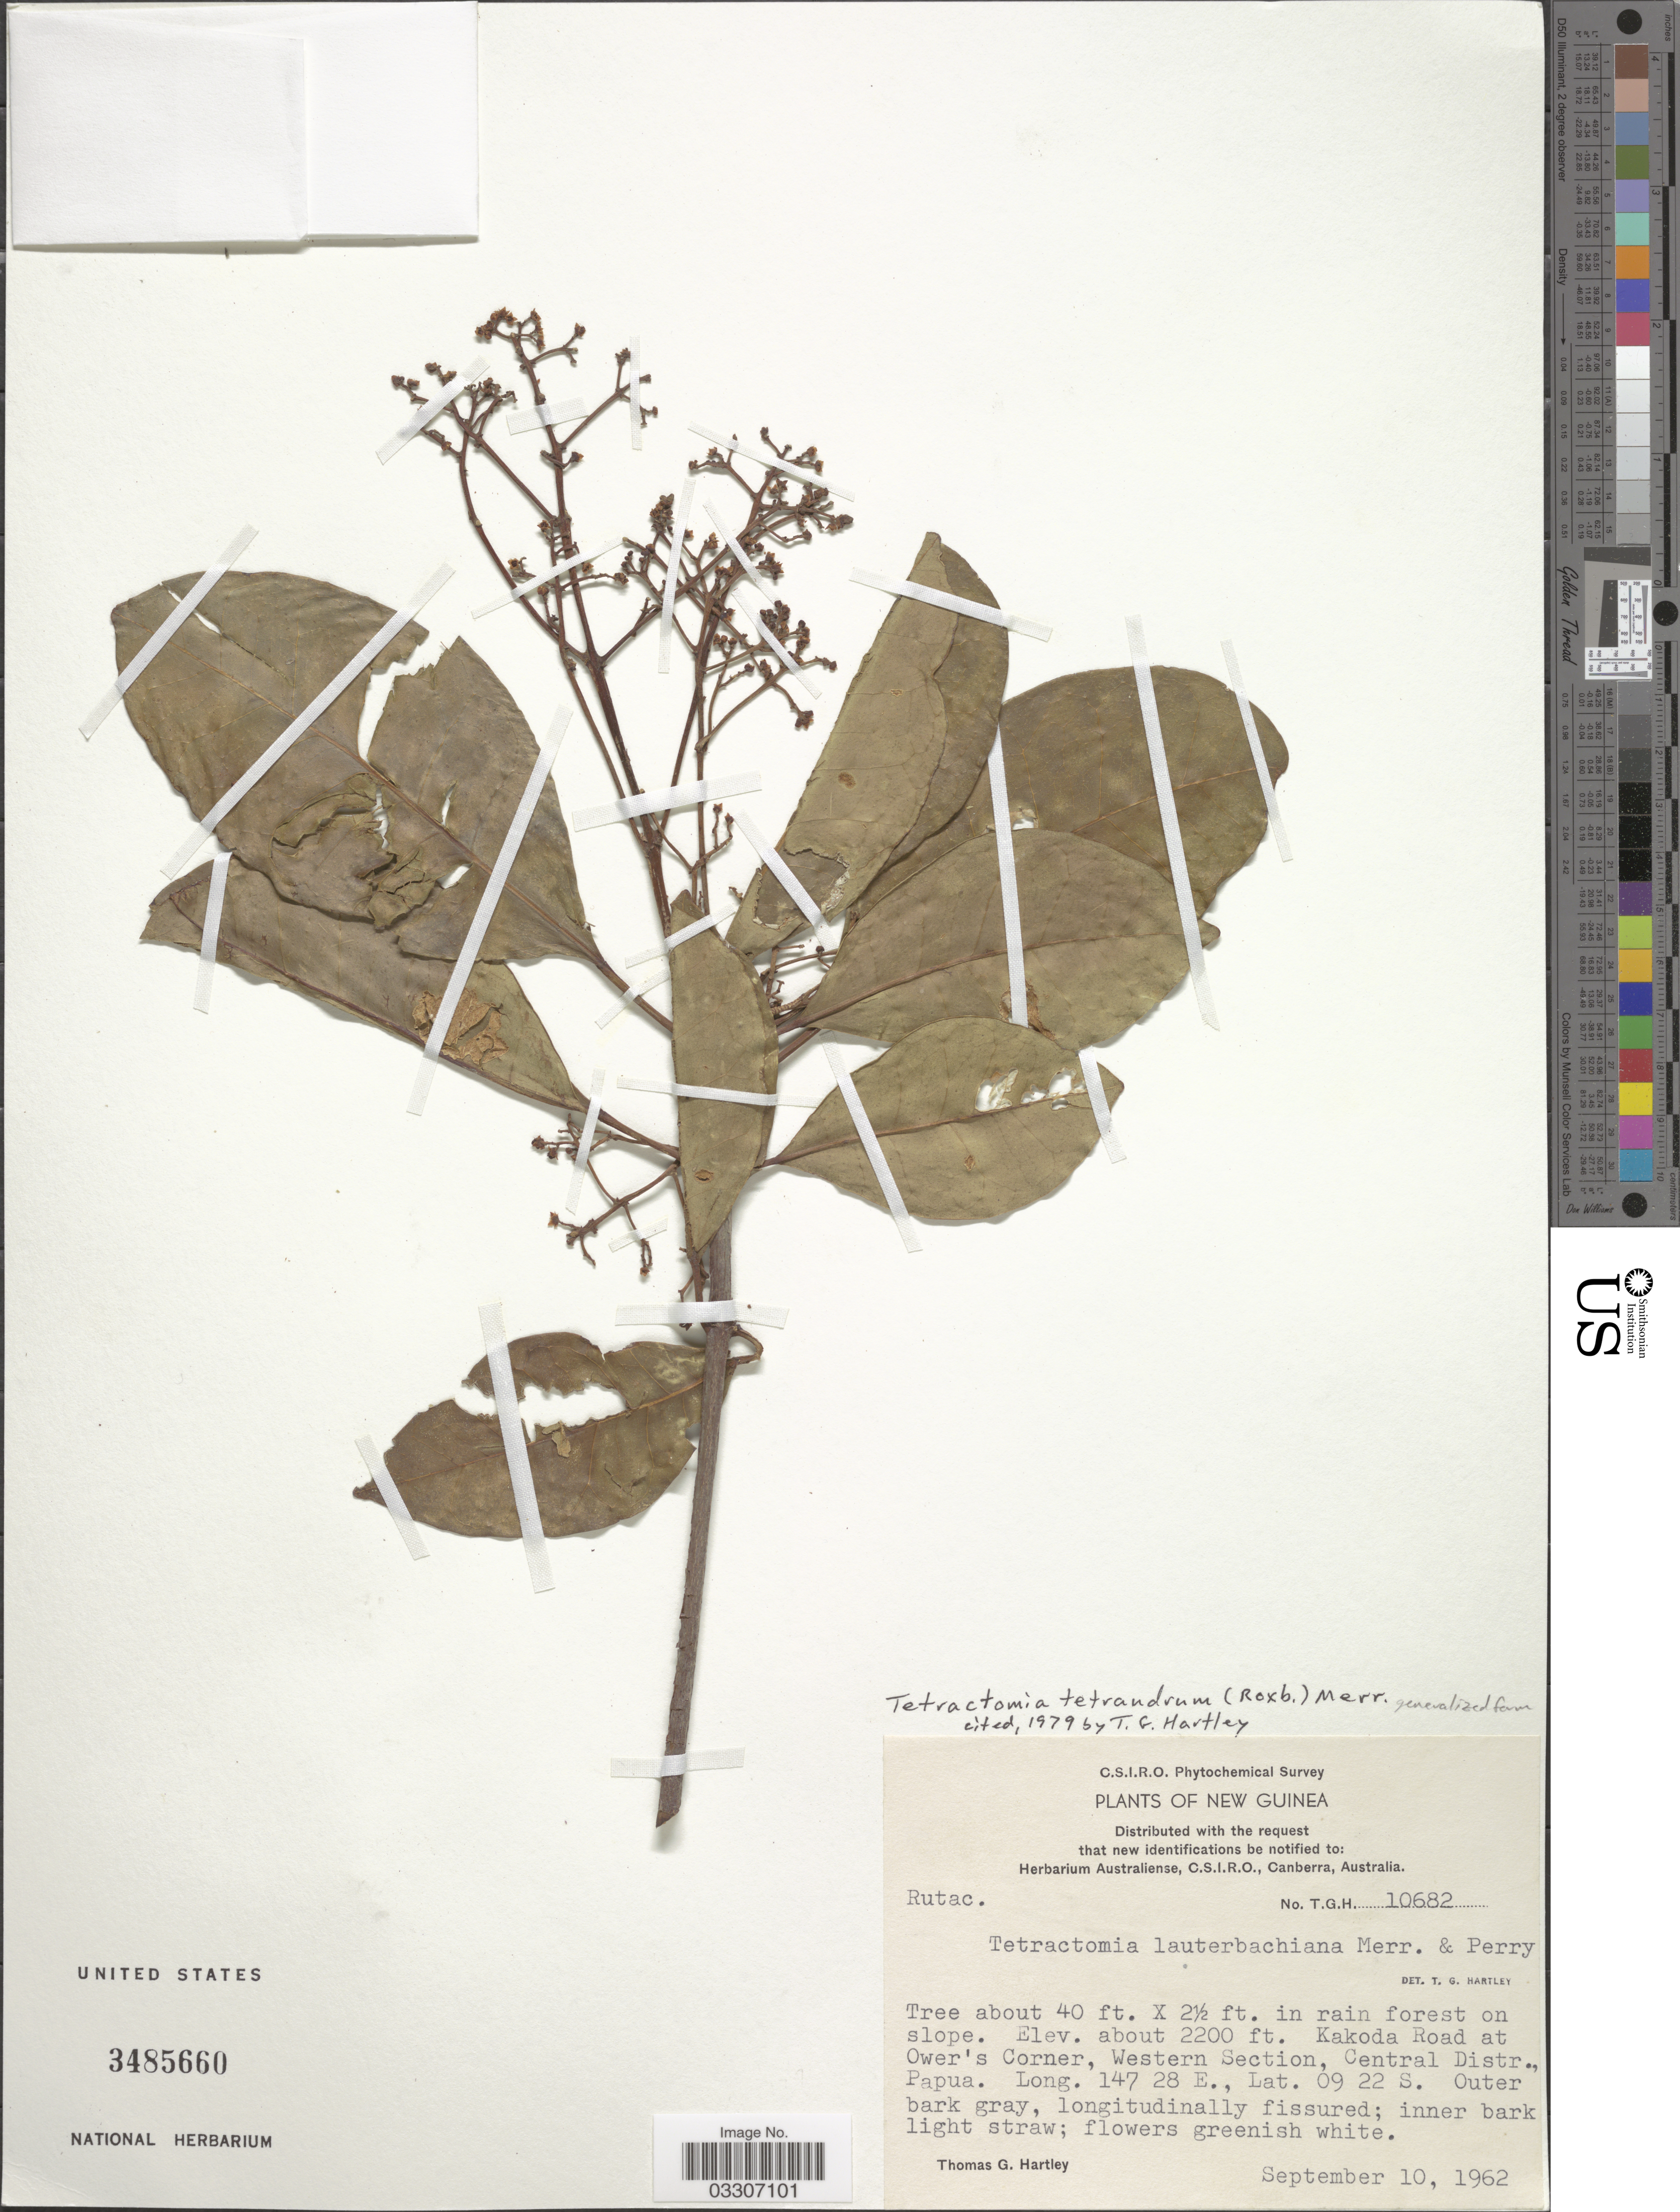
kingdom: Plantae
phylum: Tracheophyta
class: Magnoliopsida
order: Sapindales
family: Rutaceae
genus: Tetractomia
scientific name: Tetractomia tetrandra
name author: (Roxb.) Merr.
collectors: T. G. Hartley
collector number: T.G.H. 10682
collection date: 1962-09-10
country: Papua New Guinea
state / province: Central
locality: New Guinea. Kakoda Road at Ower's Corner, Western Section, Central Distr., Papua.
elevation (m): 671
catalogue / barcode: US 3485660